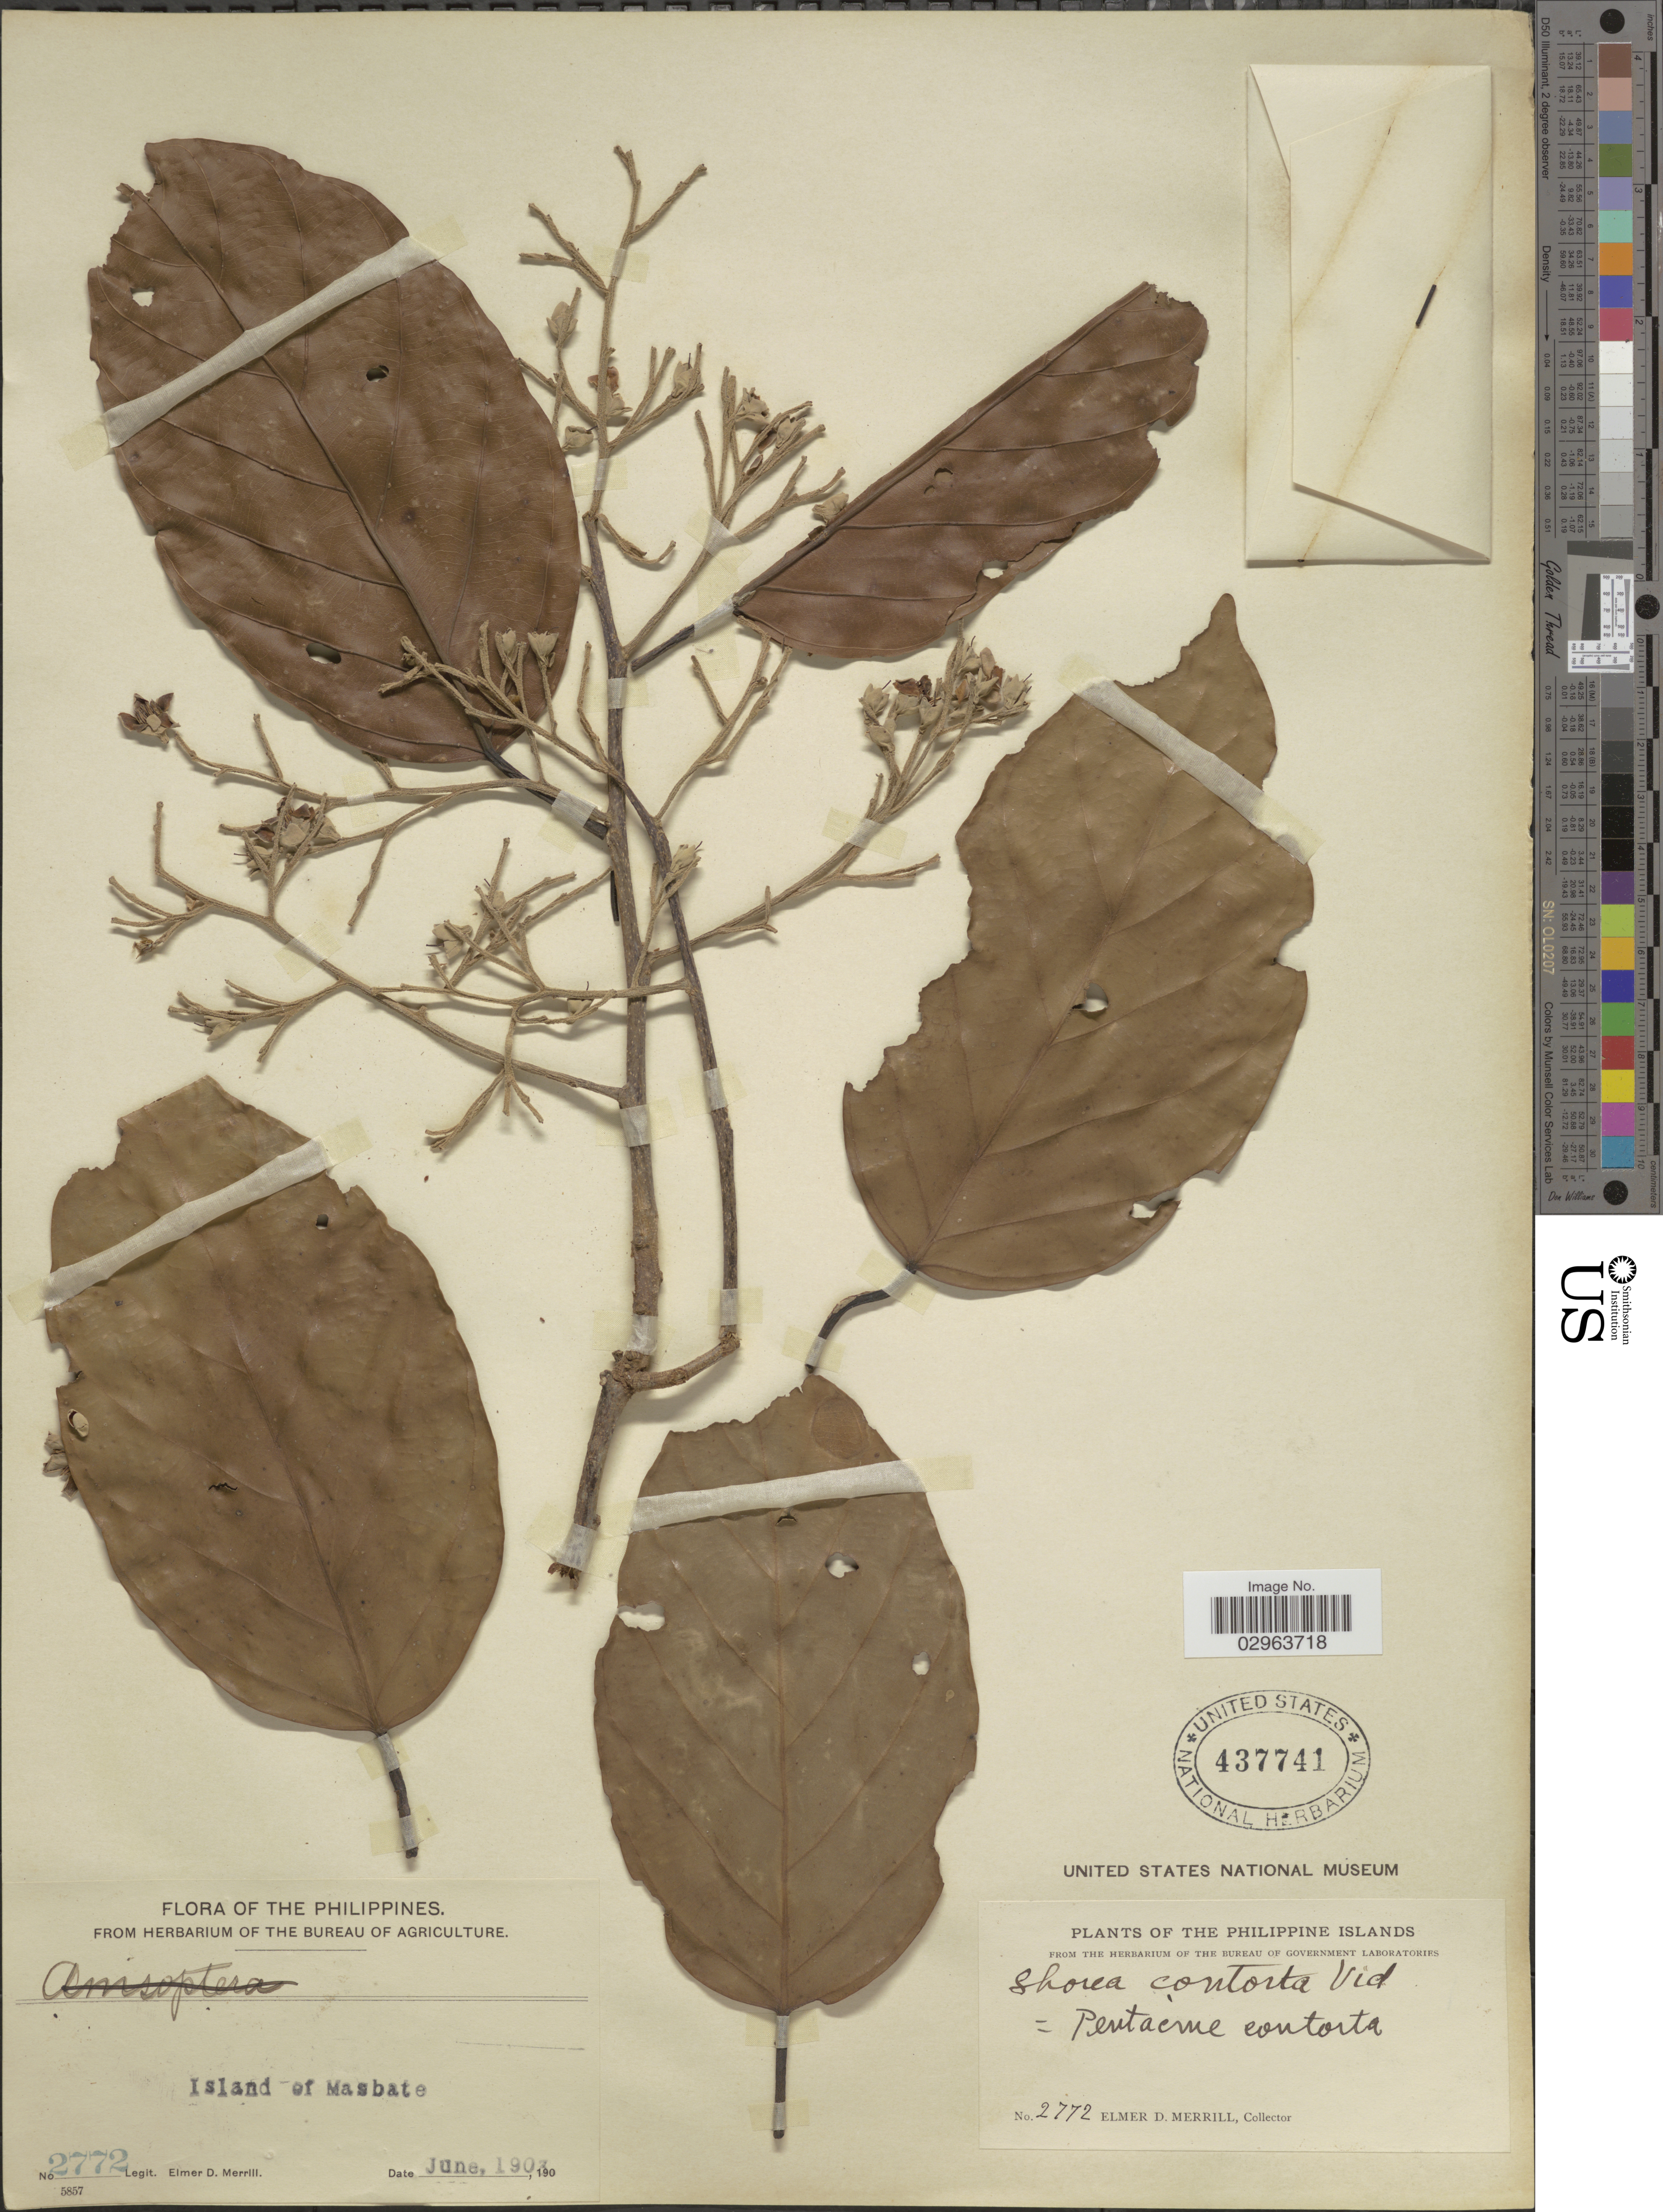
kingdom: Plantae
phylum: Tracheophyta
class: Magnoliopsida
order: Malvales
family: Dipterocarpaceae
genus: Pentacme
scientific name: Pentacme contorta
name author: (S. Vidal) Merr. & Rolfe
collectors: E. D. Merrill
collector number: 2772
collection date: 1903-06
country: Philippines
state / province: Bicol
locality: Island of Masbate.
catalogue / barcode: US 437741